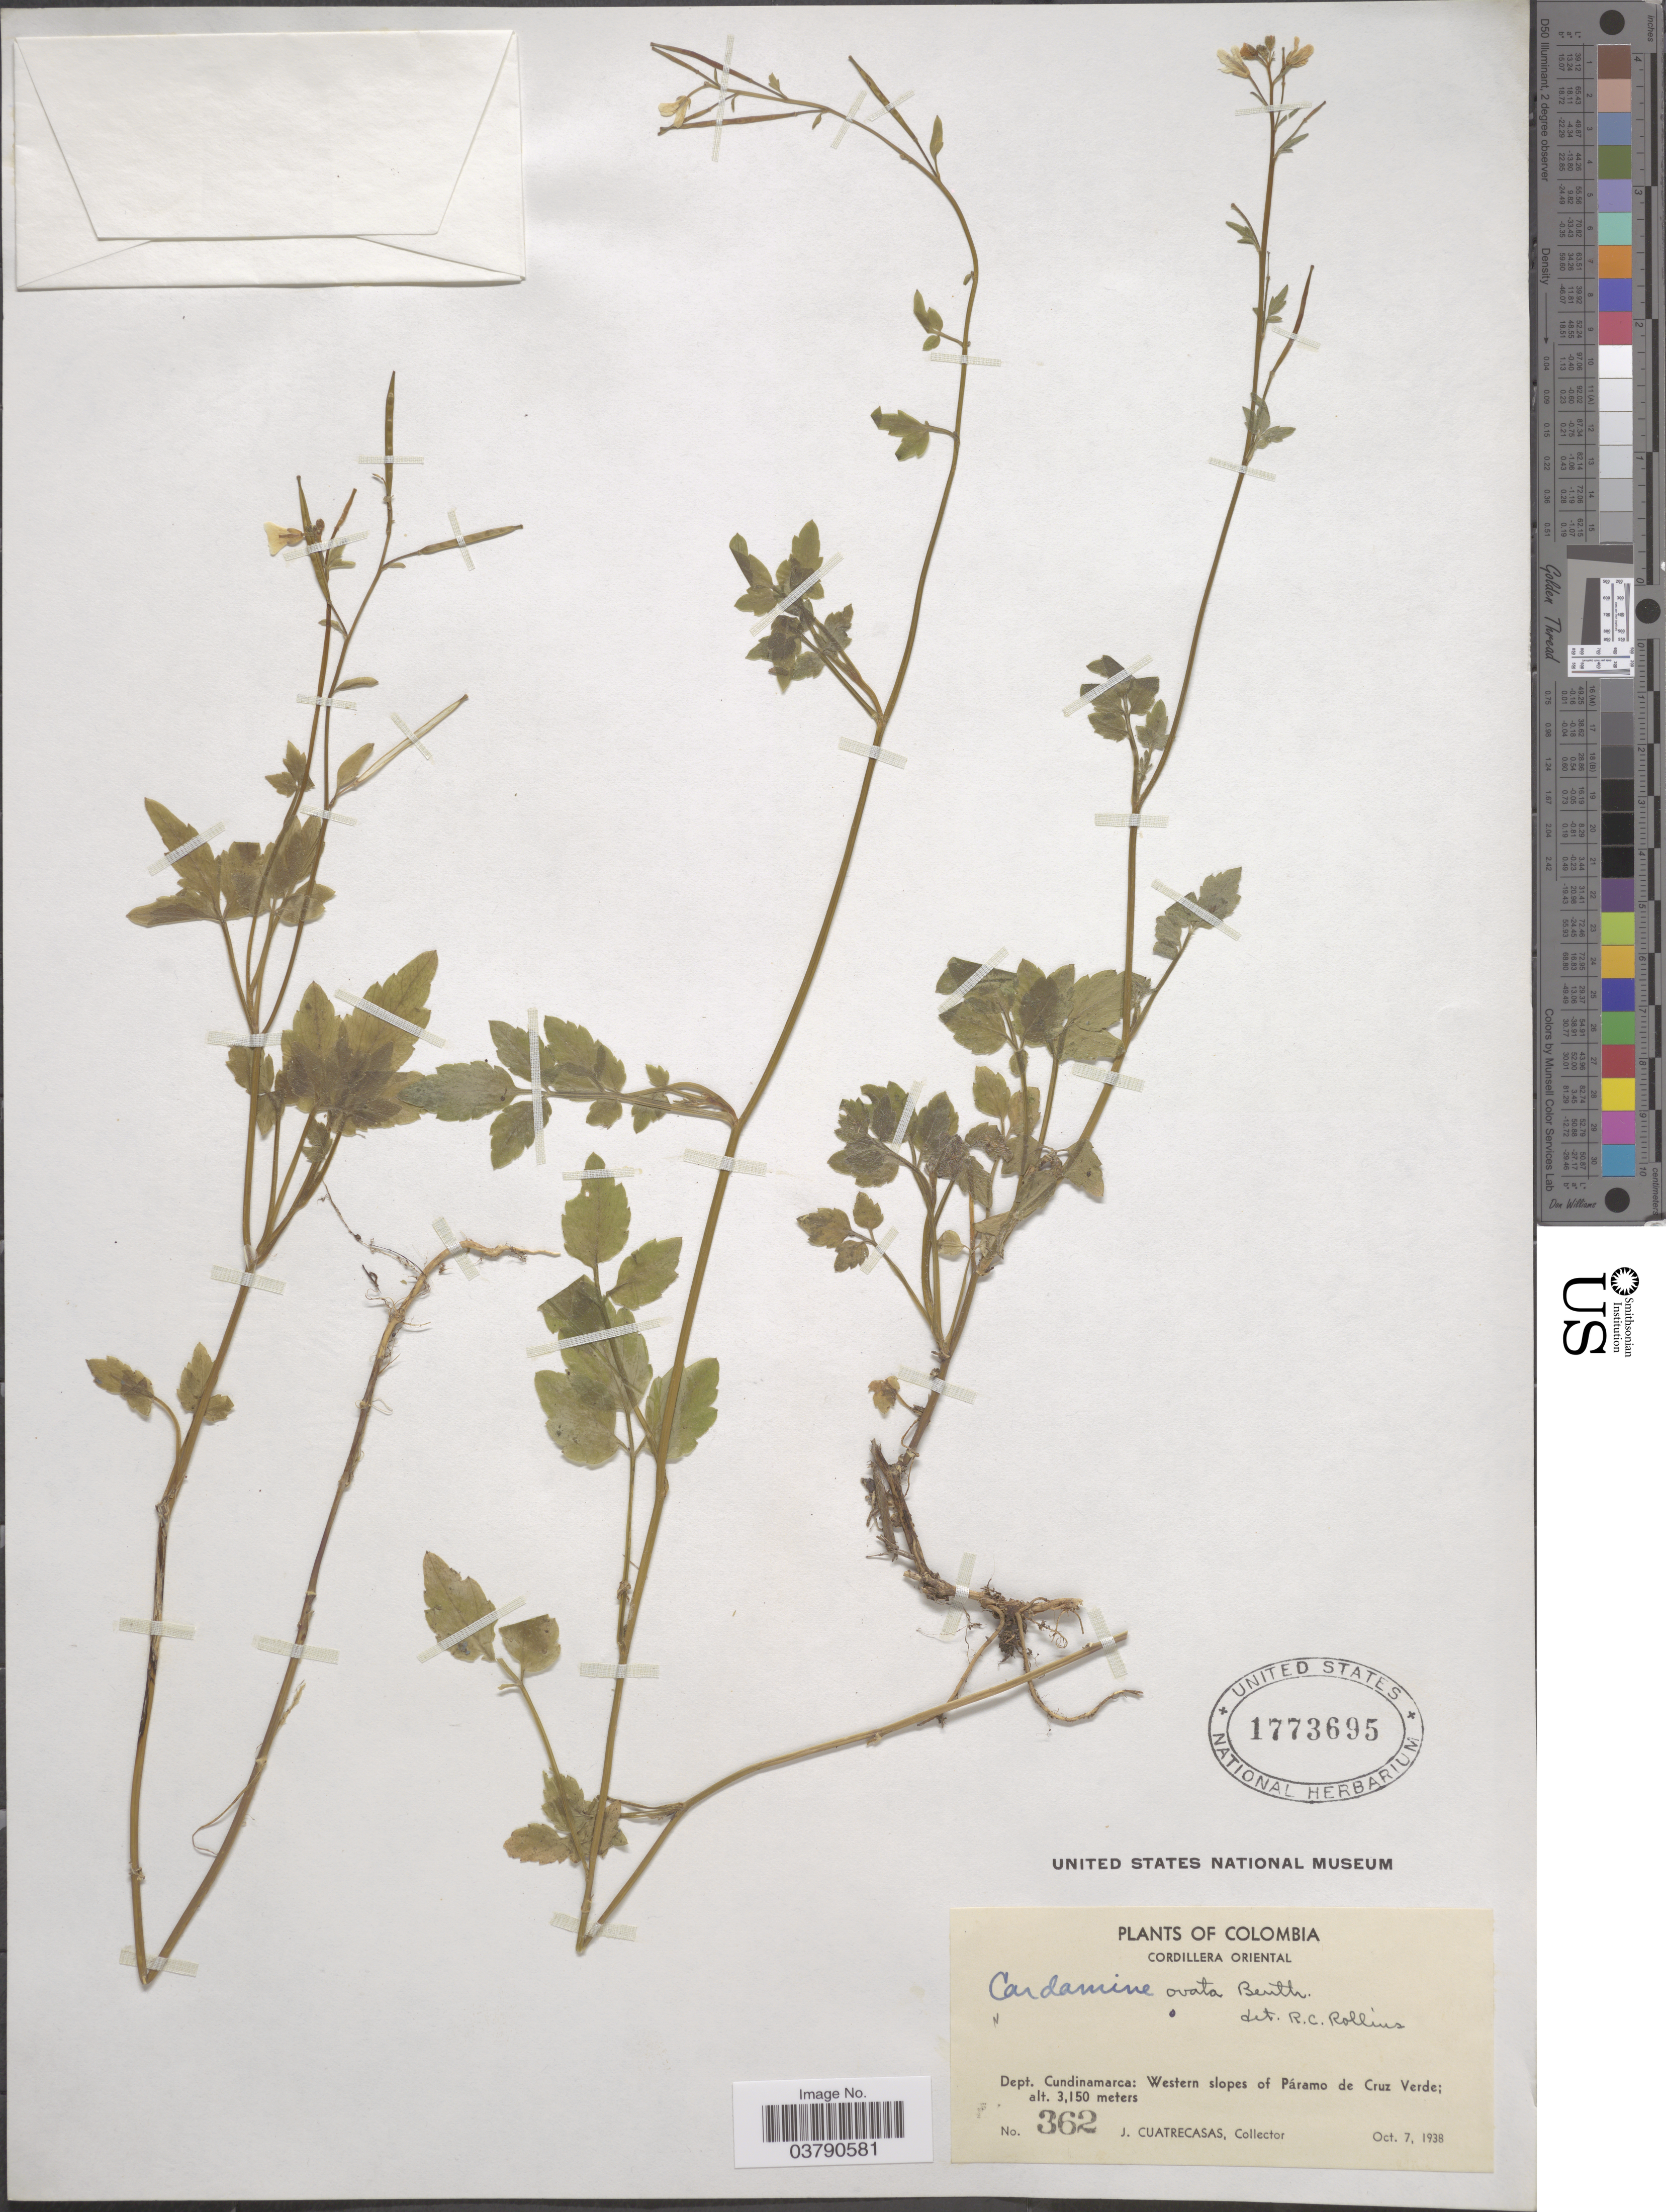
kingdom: Plantae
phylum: Tracheophyta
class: Magnoliopsida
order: Brassicales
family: Brassicaceae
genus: Cardamine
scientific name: Cardamine ovata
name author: Benth.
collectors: J. Cuatrecasas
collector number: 362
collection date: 1938-10-07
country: Colombia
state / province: Cundinamarca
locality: Cordillera Oriental. Dept. Cundinamarca: Western slopes of Páramo de Cruz Verde.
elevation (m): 3150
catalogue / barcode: US 1773695